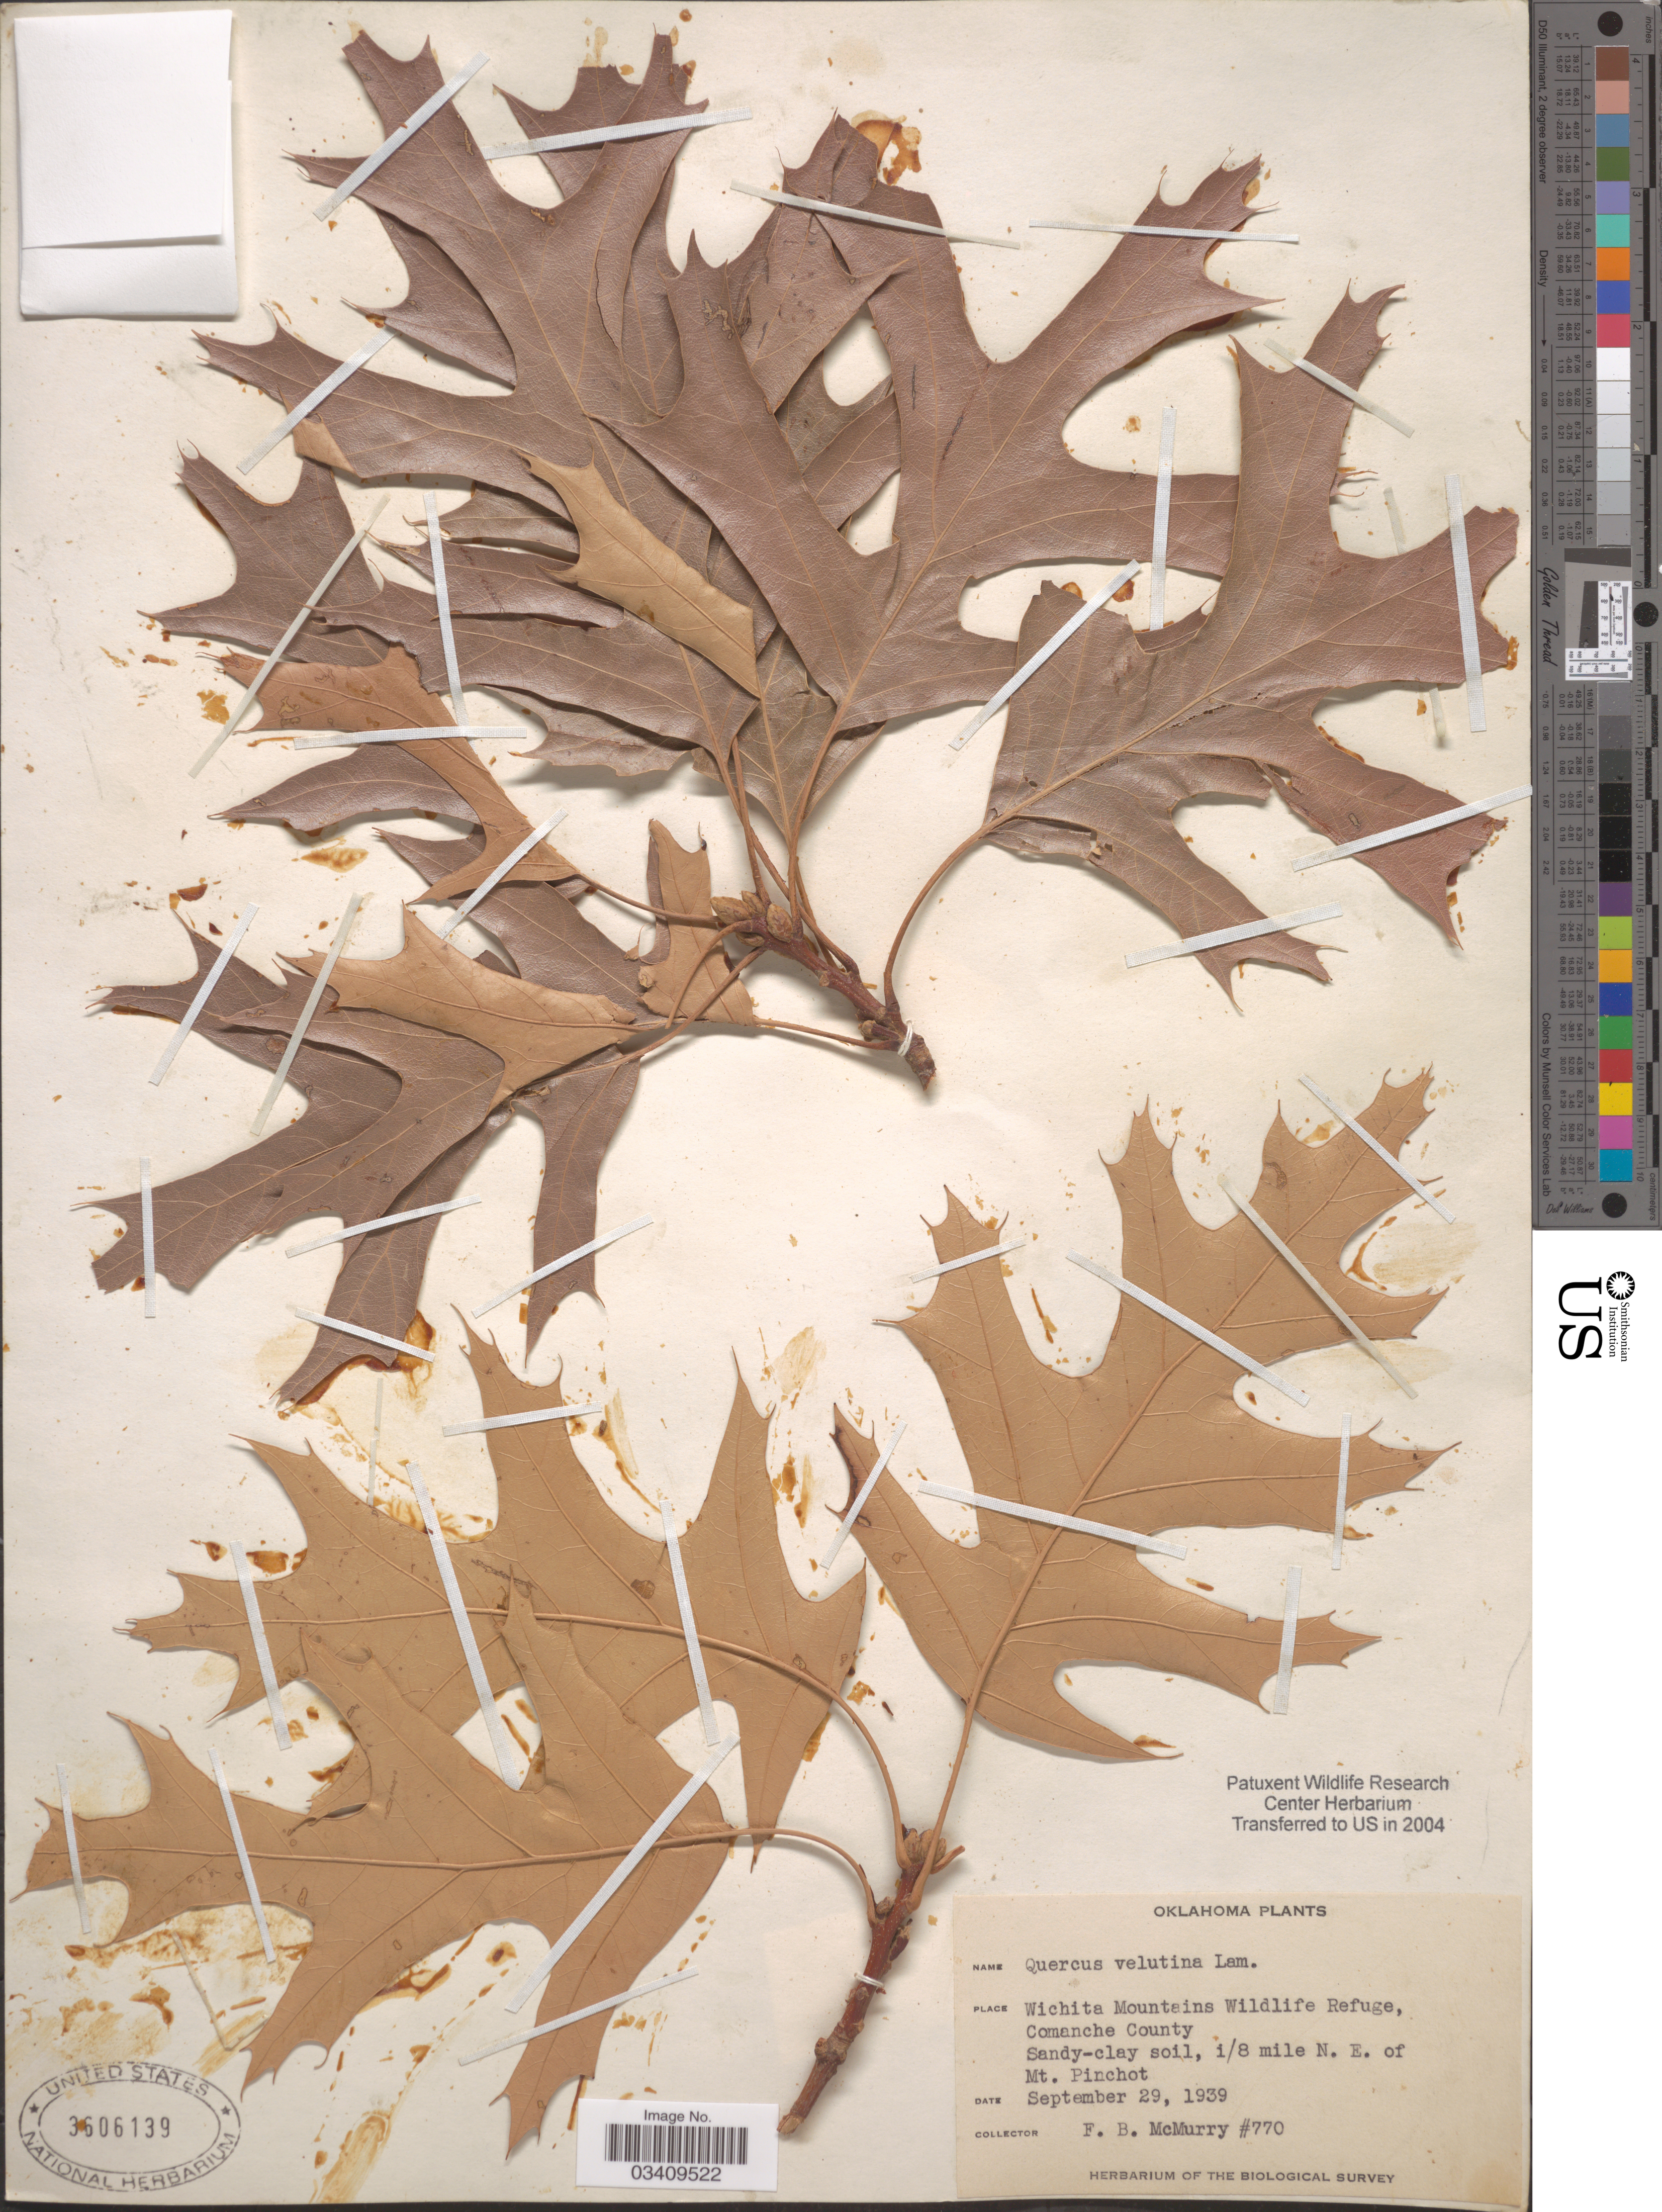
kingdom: Plantae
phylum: Tracheophyta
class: Magnoliopsida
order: Fagales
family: Fagaceae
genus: Quercus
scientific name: Quercus velutina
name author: Lam.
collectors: F. B. McMurry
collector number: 770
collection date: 1939-09-29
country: United States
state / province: Oklahoma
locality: Wichita Mountains Wildlife Refuge, Comanche County. Sandy-clay soil, 1/8 mile N. E. of Mt. Pinchot.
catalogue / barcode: US 3606139